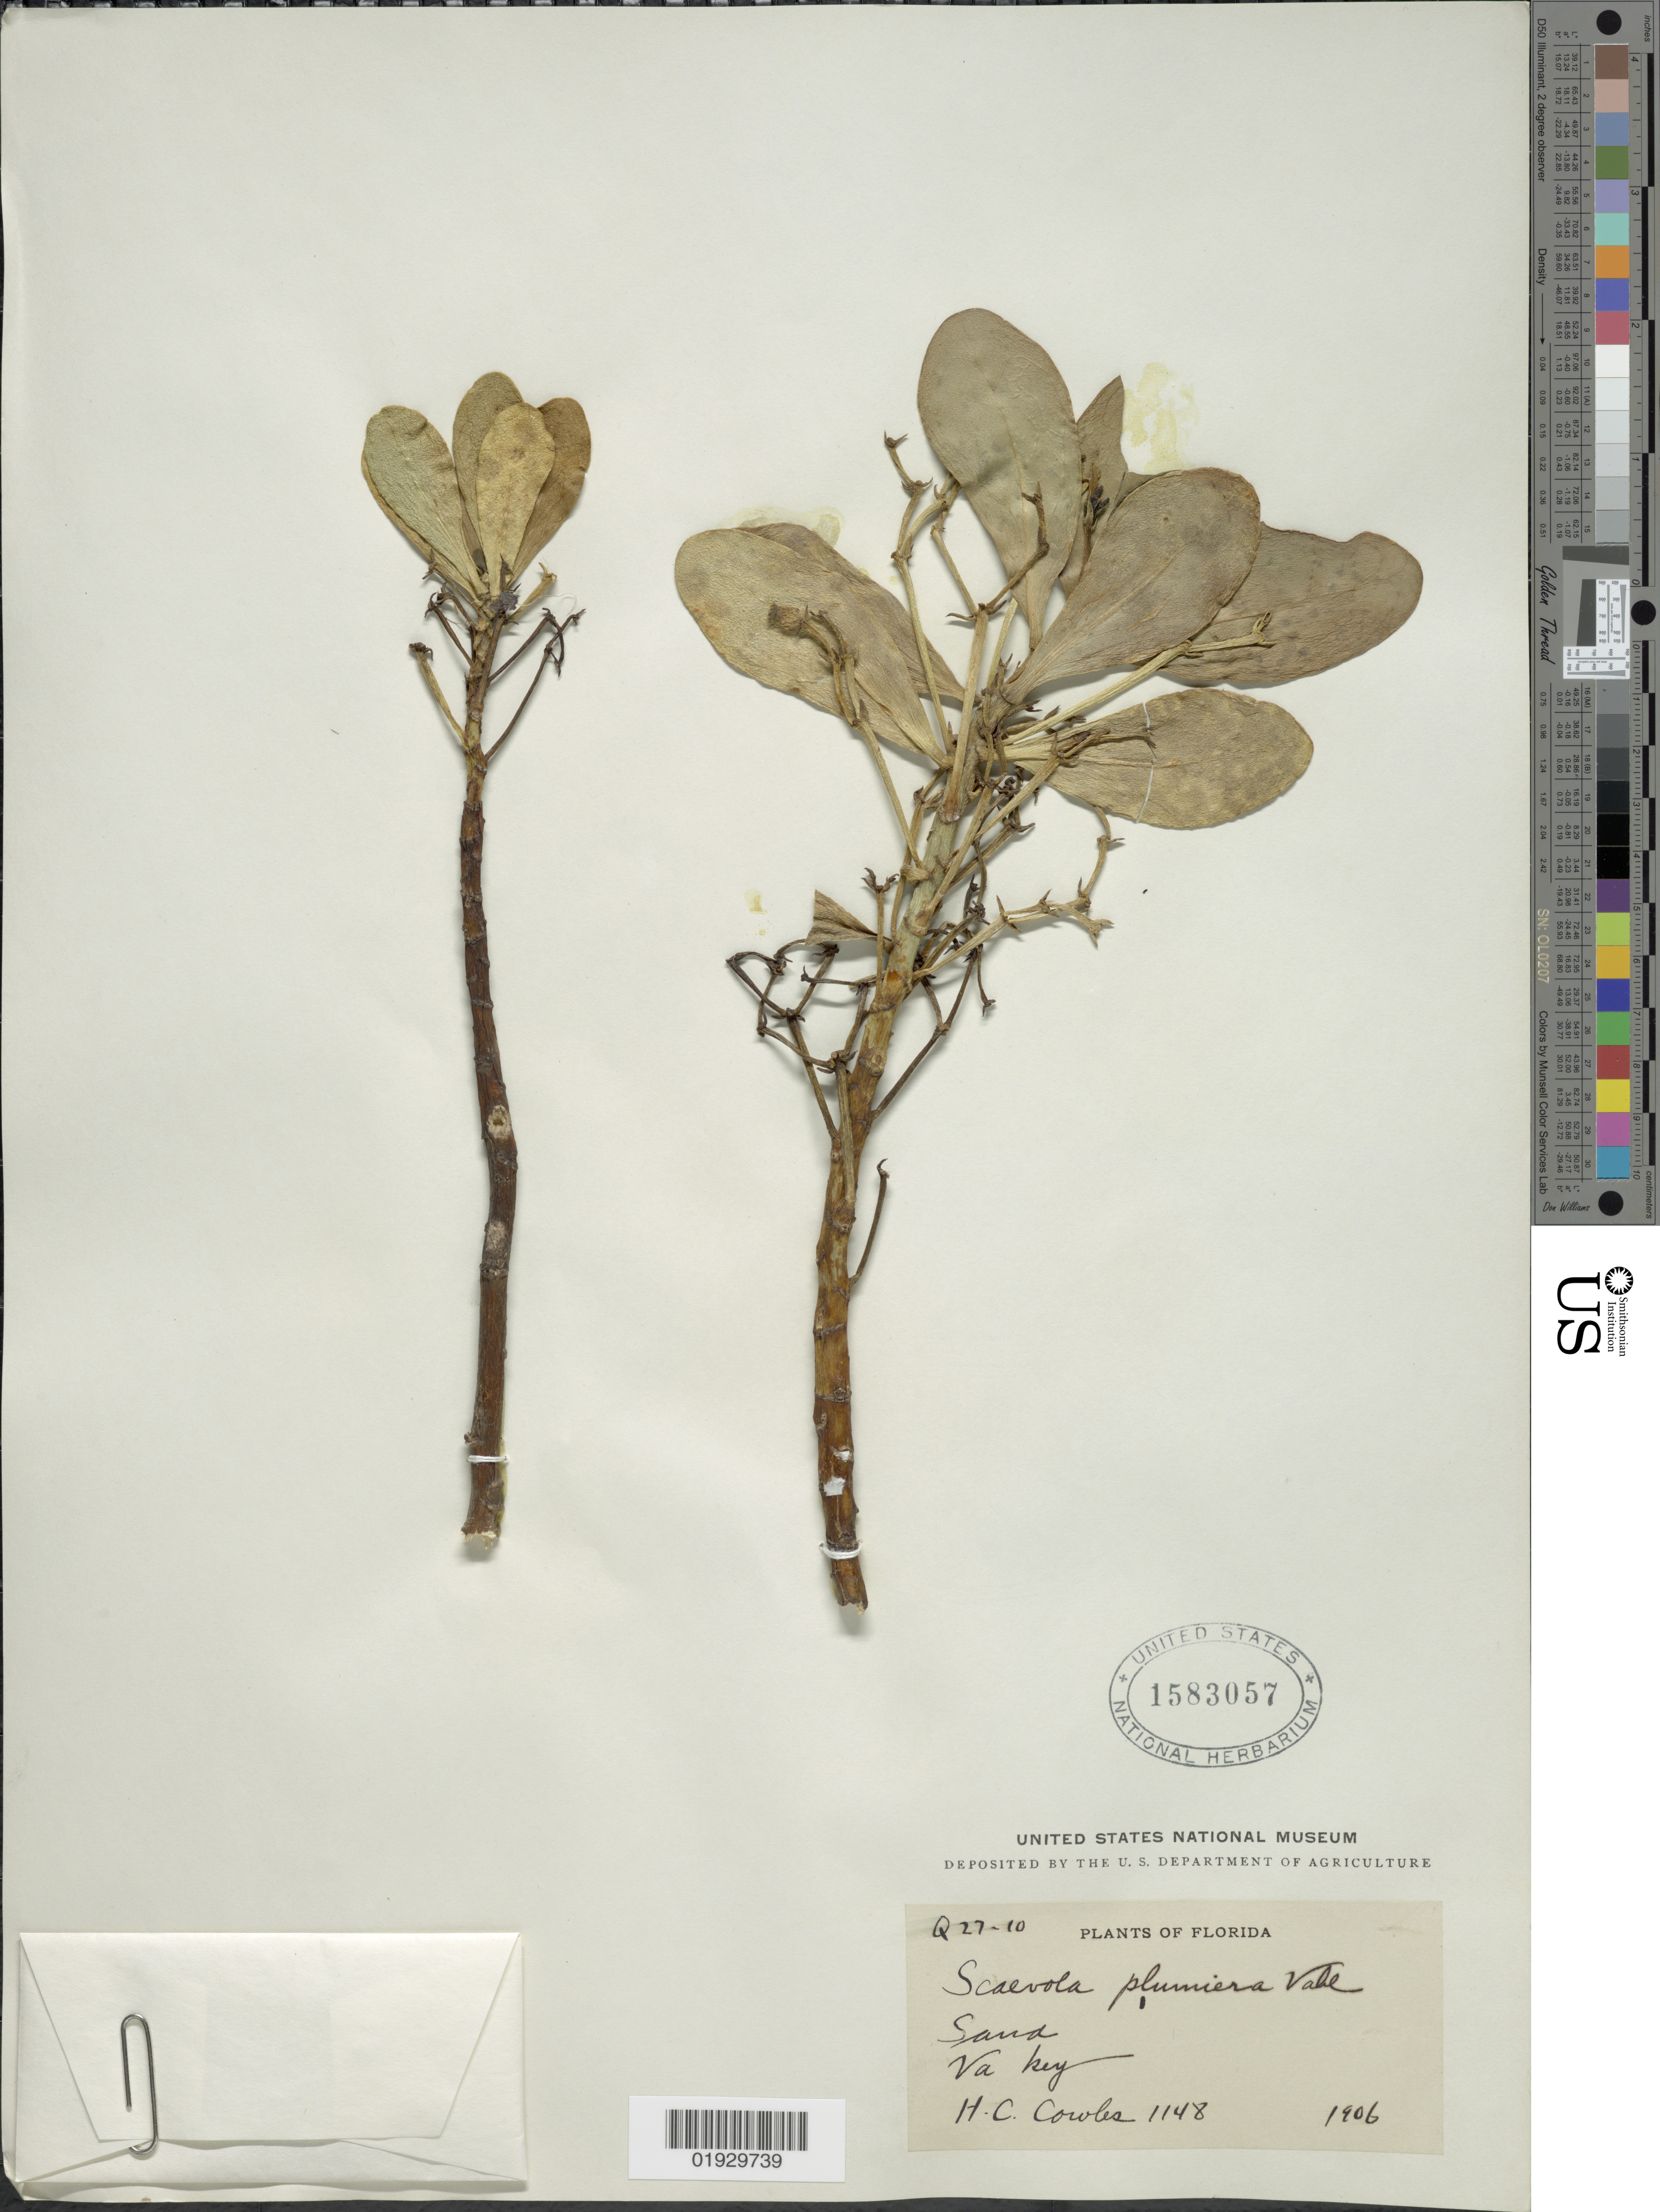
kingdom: Plantae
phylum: Tracheophyta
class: Magnoliopsida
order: Asterales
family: Goodeniaceae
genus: Scaevola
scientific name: Scaevola plumieri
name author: (L.) Vahl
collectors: H. Cowles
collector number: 1148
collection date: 1906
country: United States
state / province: Florida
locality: Sand, Va key.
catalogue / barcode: US 1583057